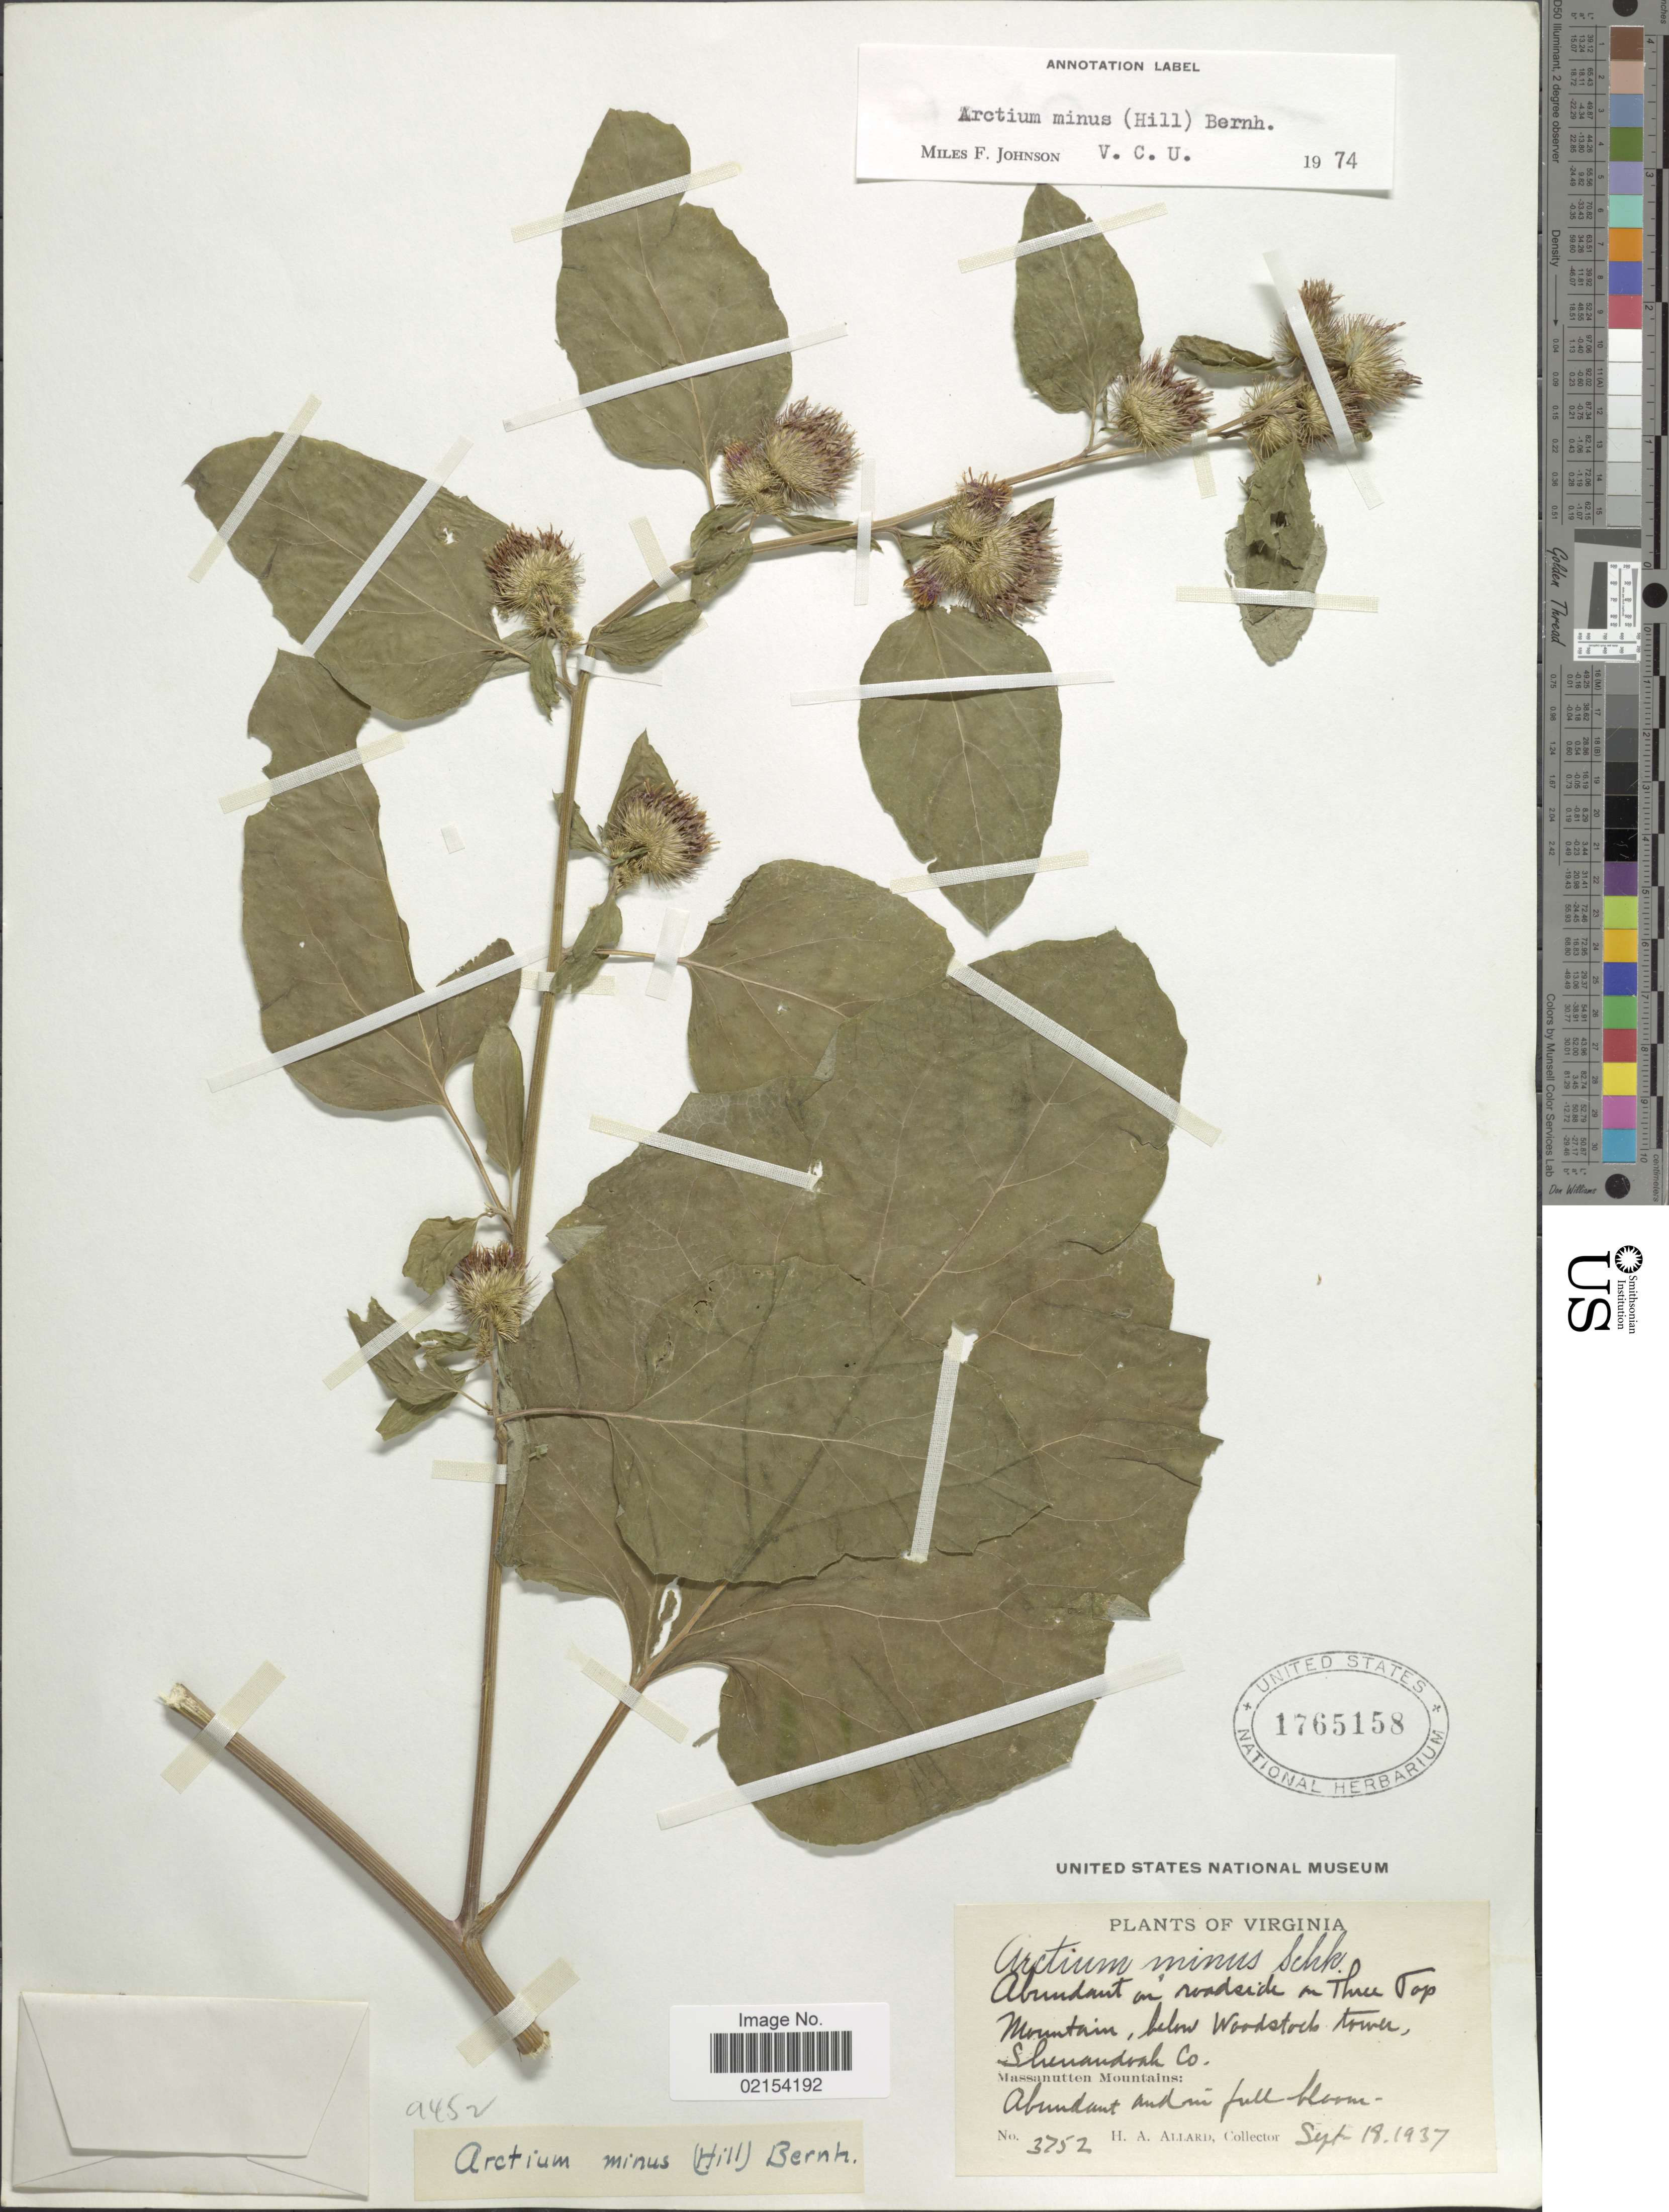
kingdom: Plantae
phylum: Tracheophyta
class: Magnoliopsida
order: Asterales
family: Asteraceae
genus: Arctium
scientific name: Arctium minus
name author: (Hill) Bernh.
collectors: H. A. Allard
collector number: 3752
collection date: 1937-09-18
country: United States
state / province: Virginia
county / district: Shenandoah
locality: In roadsides Top Mountain, below Woodstock tower, Shenandoah Co. Massanutten Mountains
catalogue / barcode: US 1765158